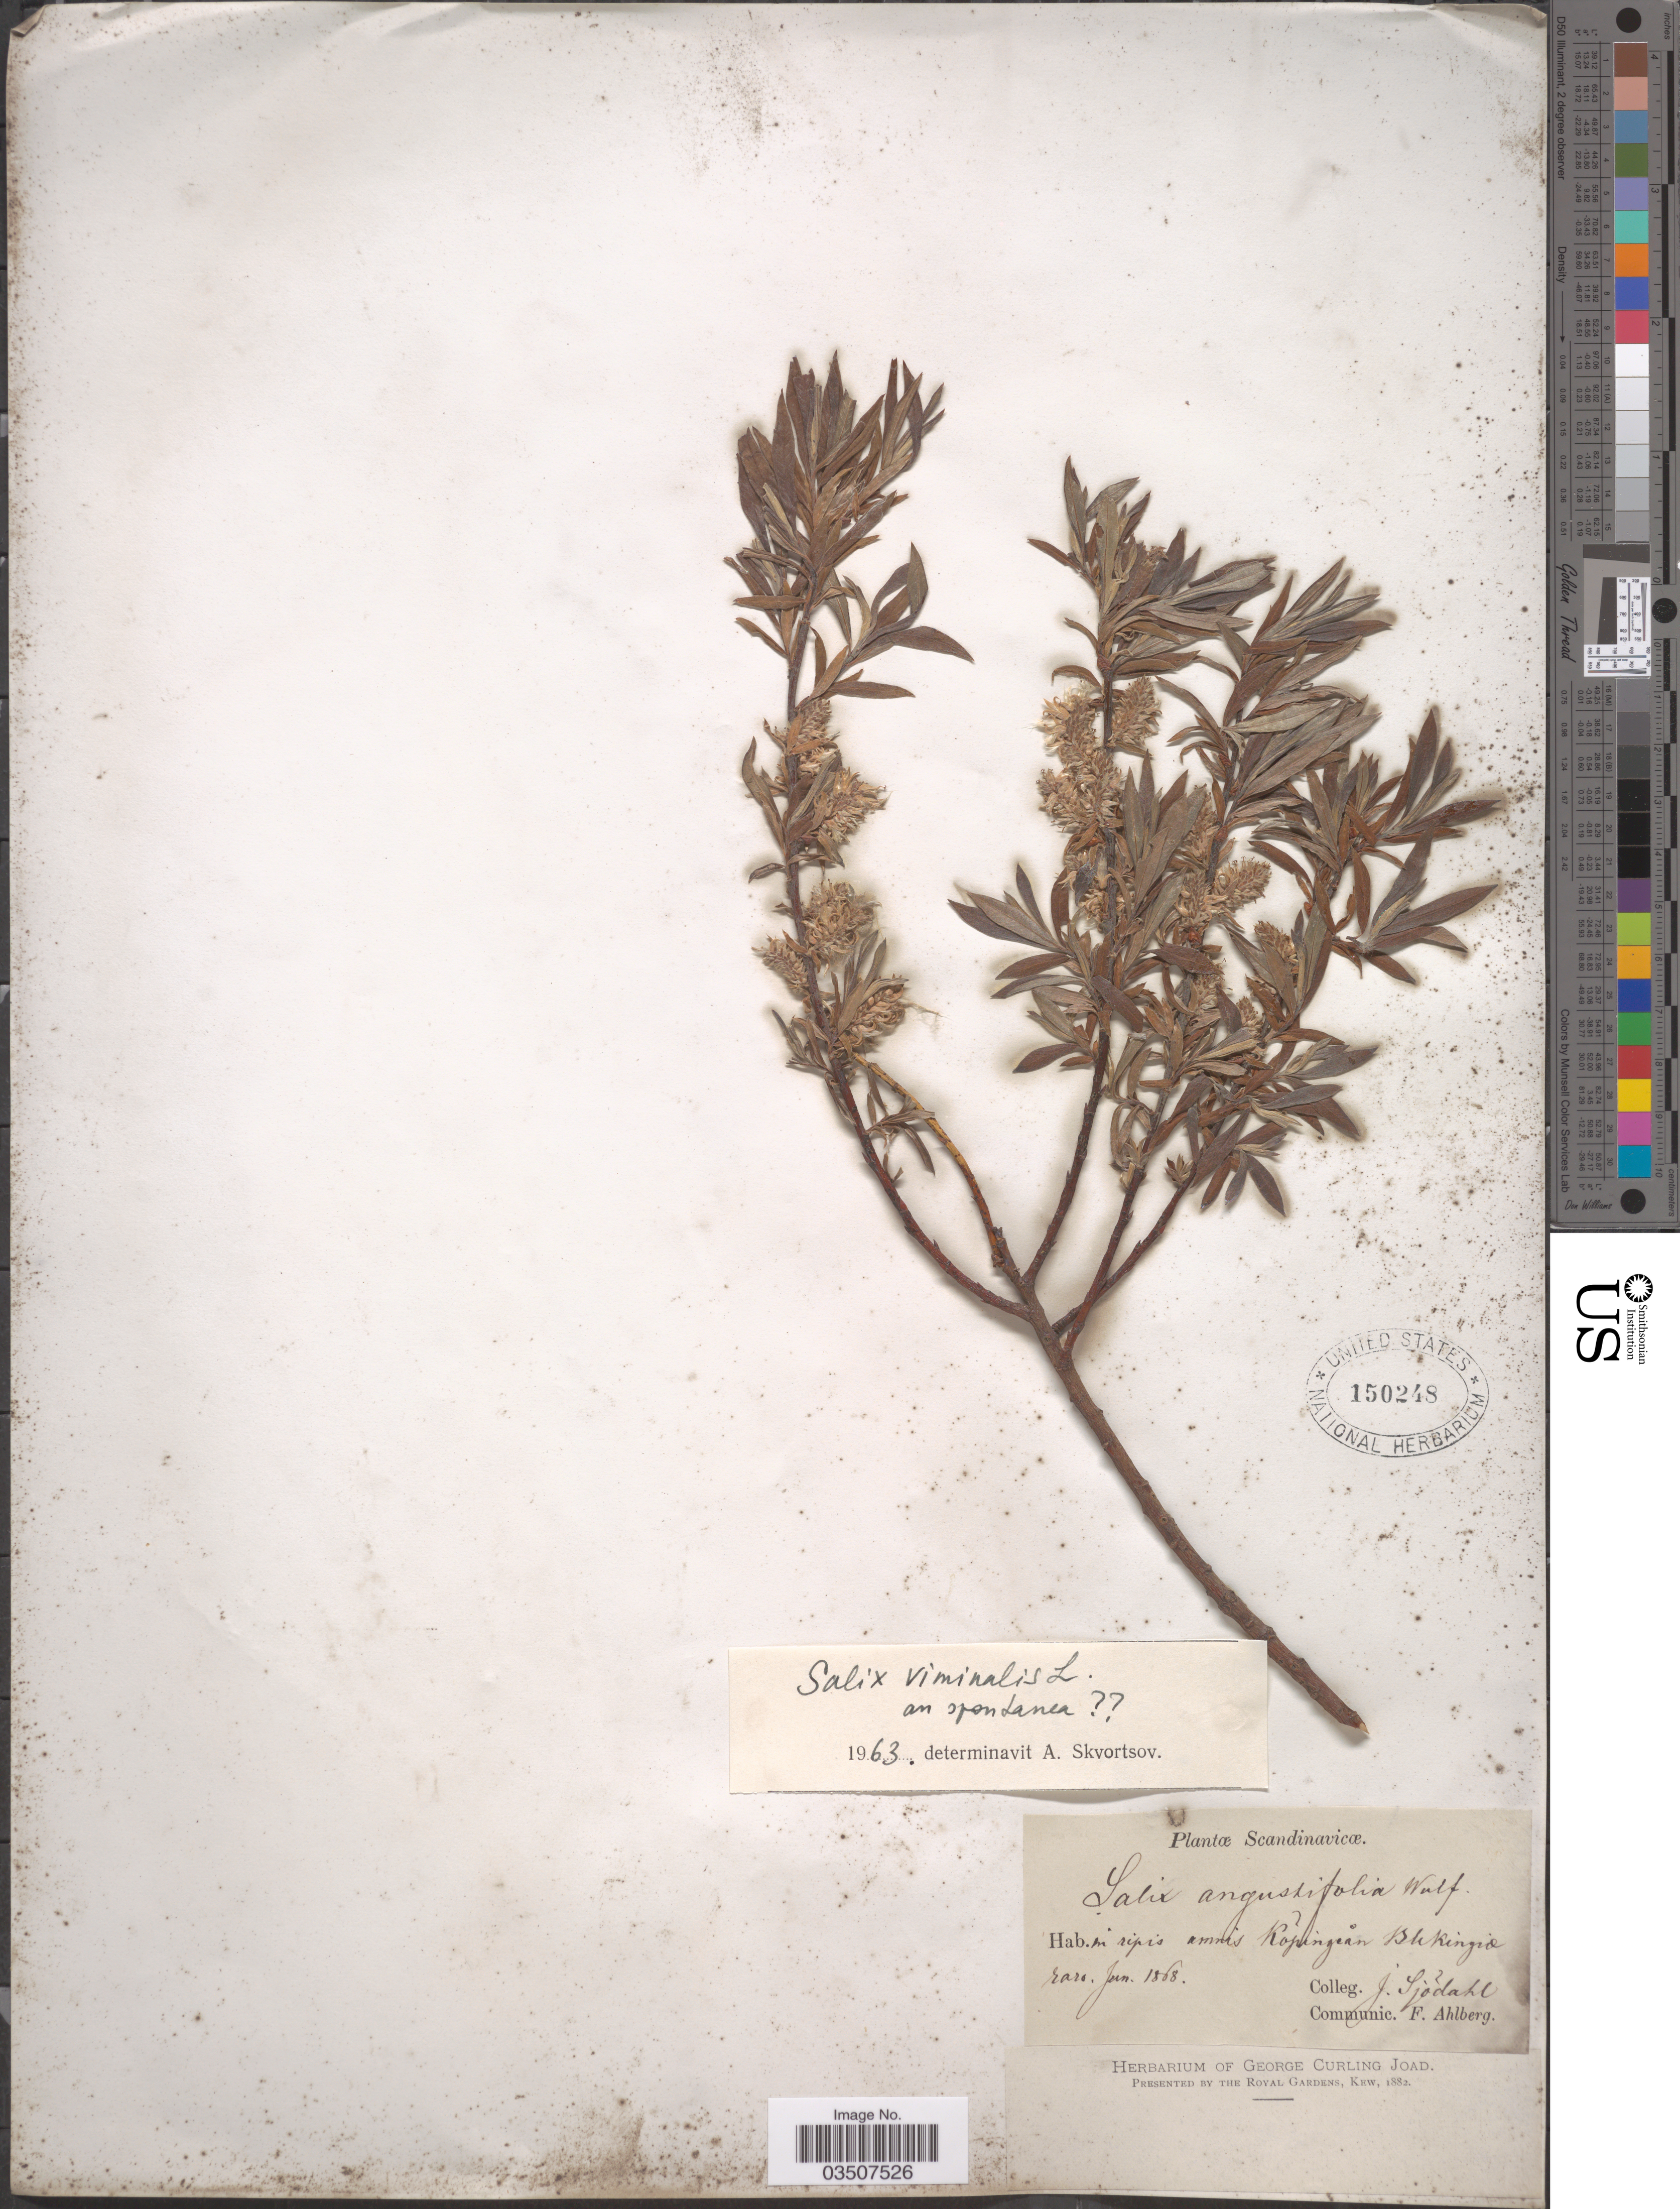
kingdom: Plantae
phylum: Tracheophyta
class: Magnoliopsida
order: Malpighiales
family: Salicaceae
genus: Salix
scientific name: Salix viminalis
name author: L.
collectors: J. Sjodahl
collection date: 1868-06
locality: Scandinavicæ. In ripis amnis Kopingean [interpreted] Bluringid [interpreted].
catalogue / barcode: US 150248